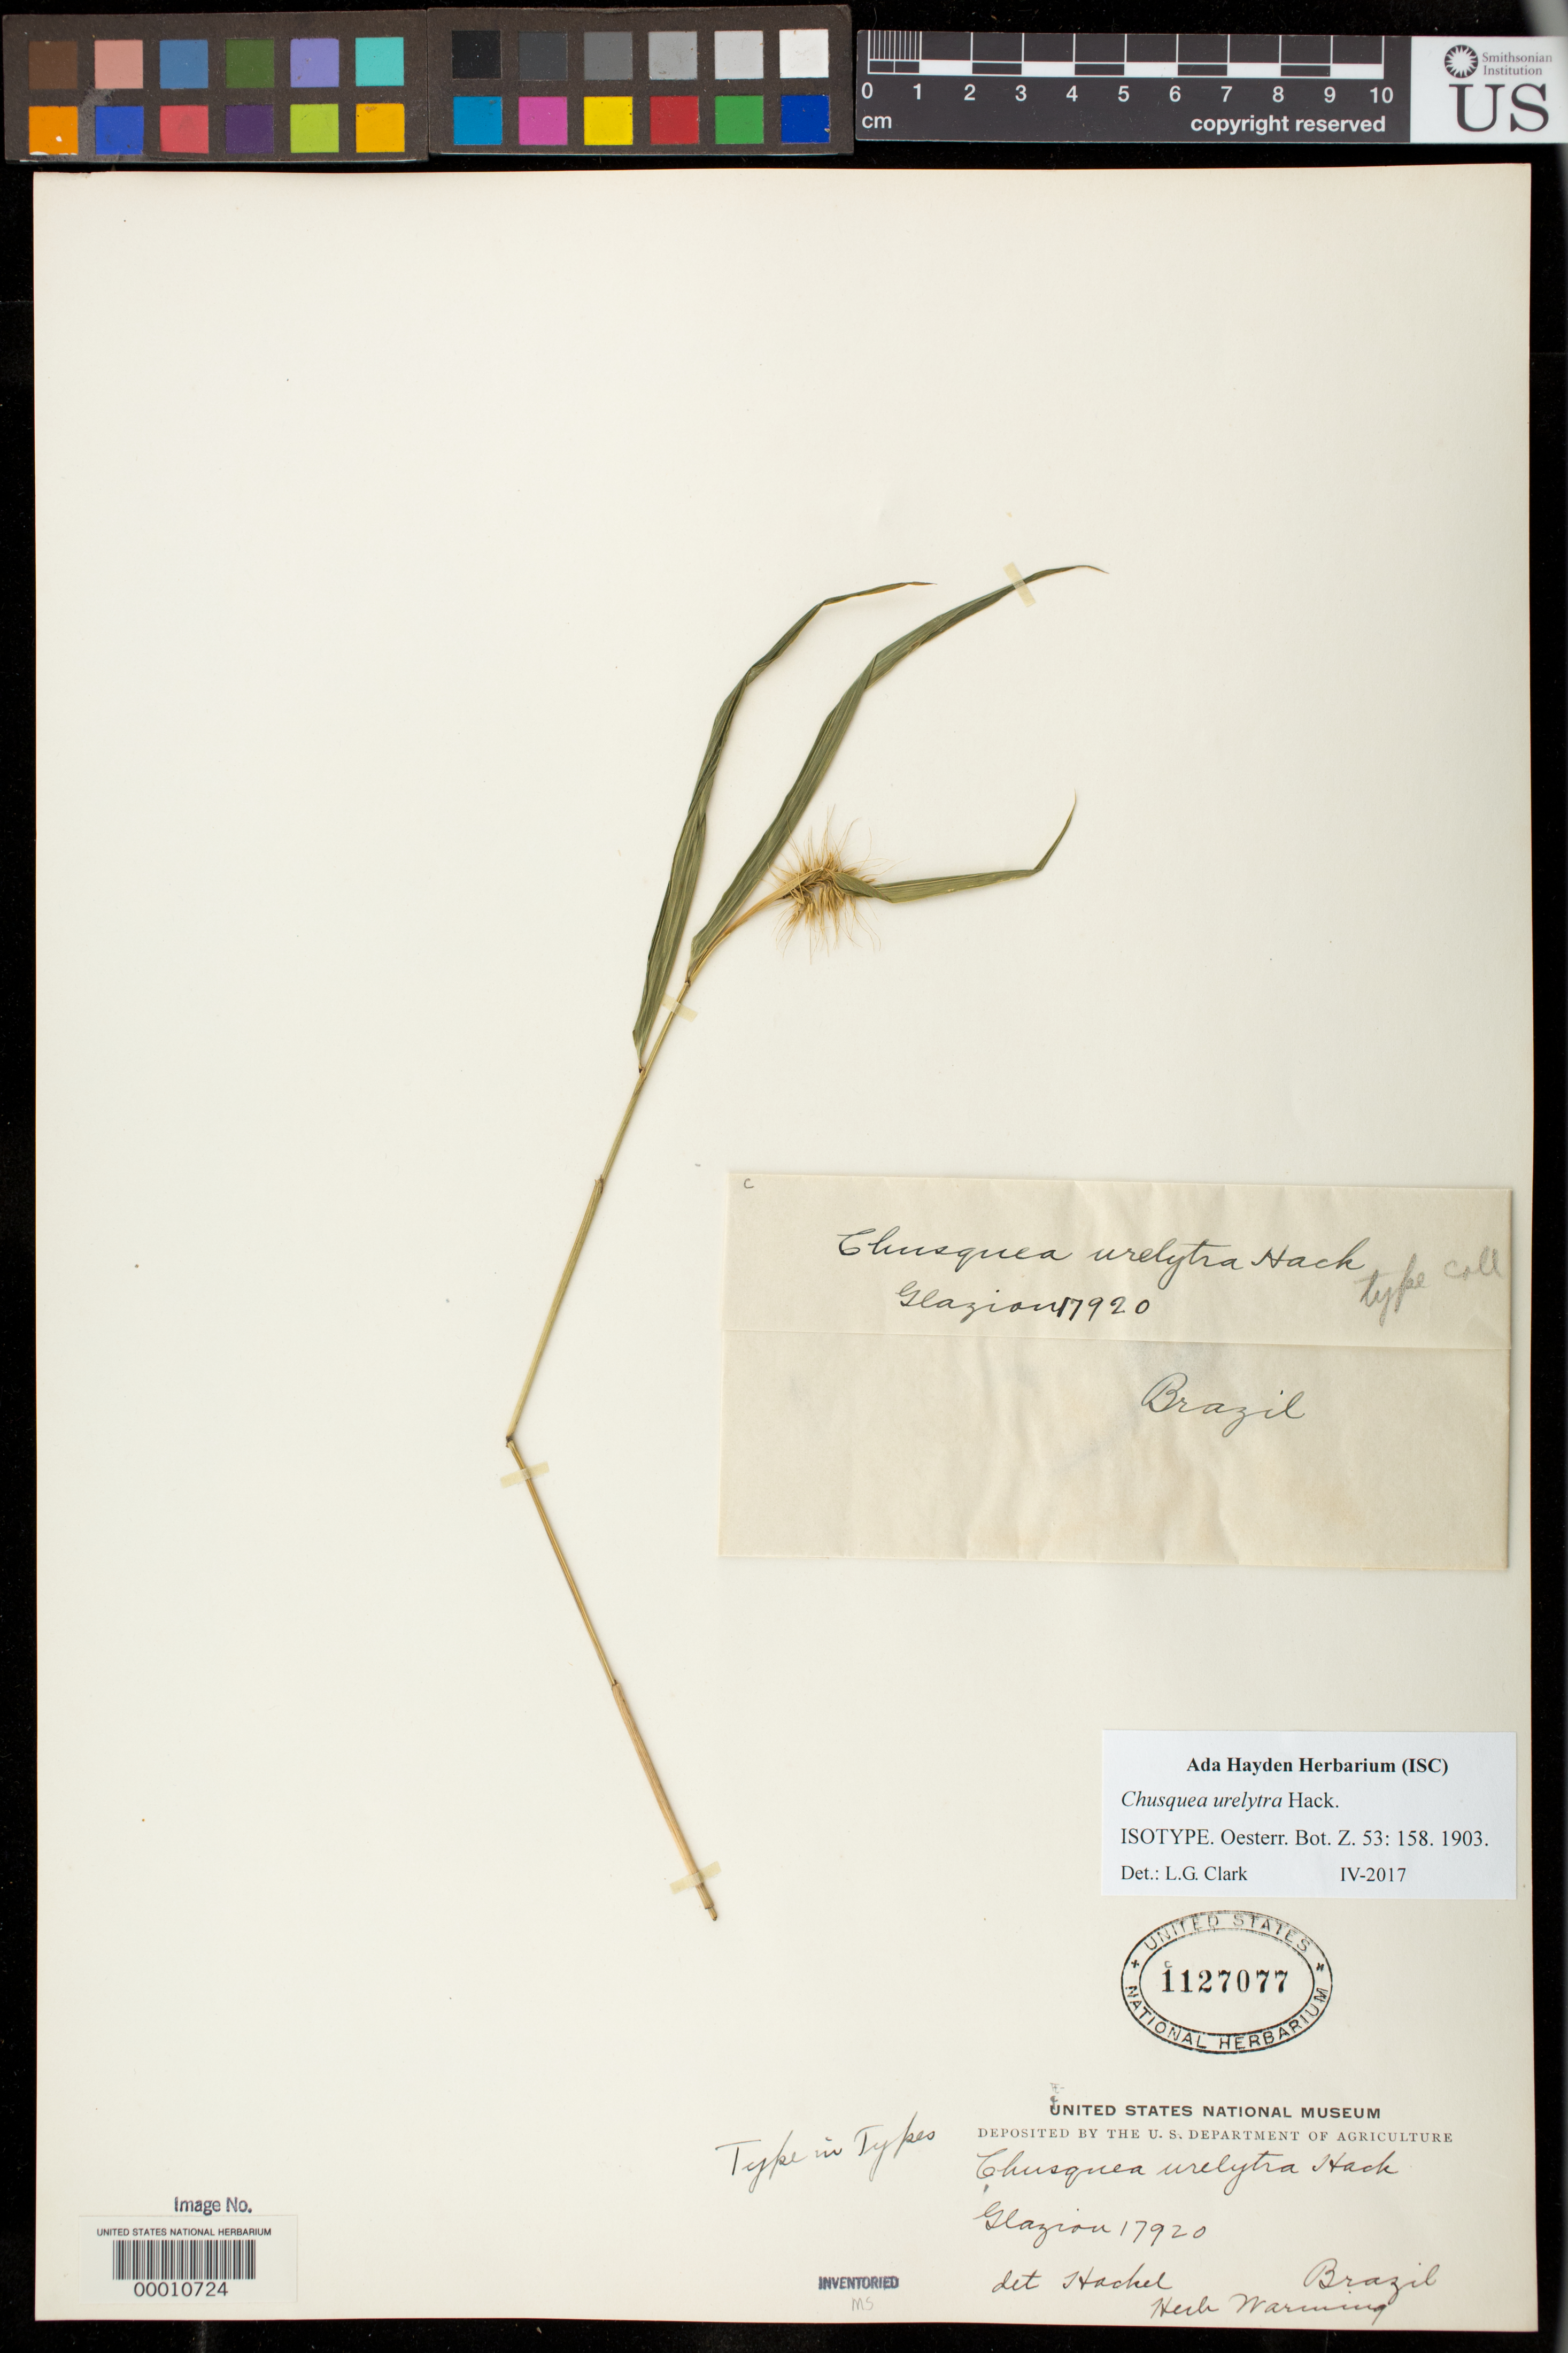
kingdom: Plantae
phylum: Tracheophyta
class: Liliopsida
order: Poales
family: Poaceae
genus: Chusquea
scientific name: Chusquea urelytra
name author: Hack.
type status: Isotype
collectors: A. F. M. Glaziou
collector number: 17920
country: Brazil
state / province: Rio de Janeiro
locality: Prov. Rio de Janeiro, ad Alto Mocahé de Novo Friburgo.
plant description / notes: Fragmentary material of type specimen ex herb. Warming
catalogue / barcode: US 1127077